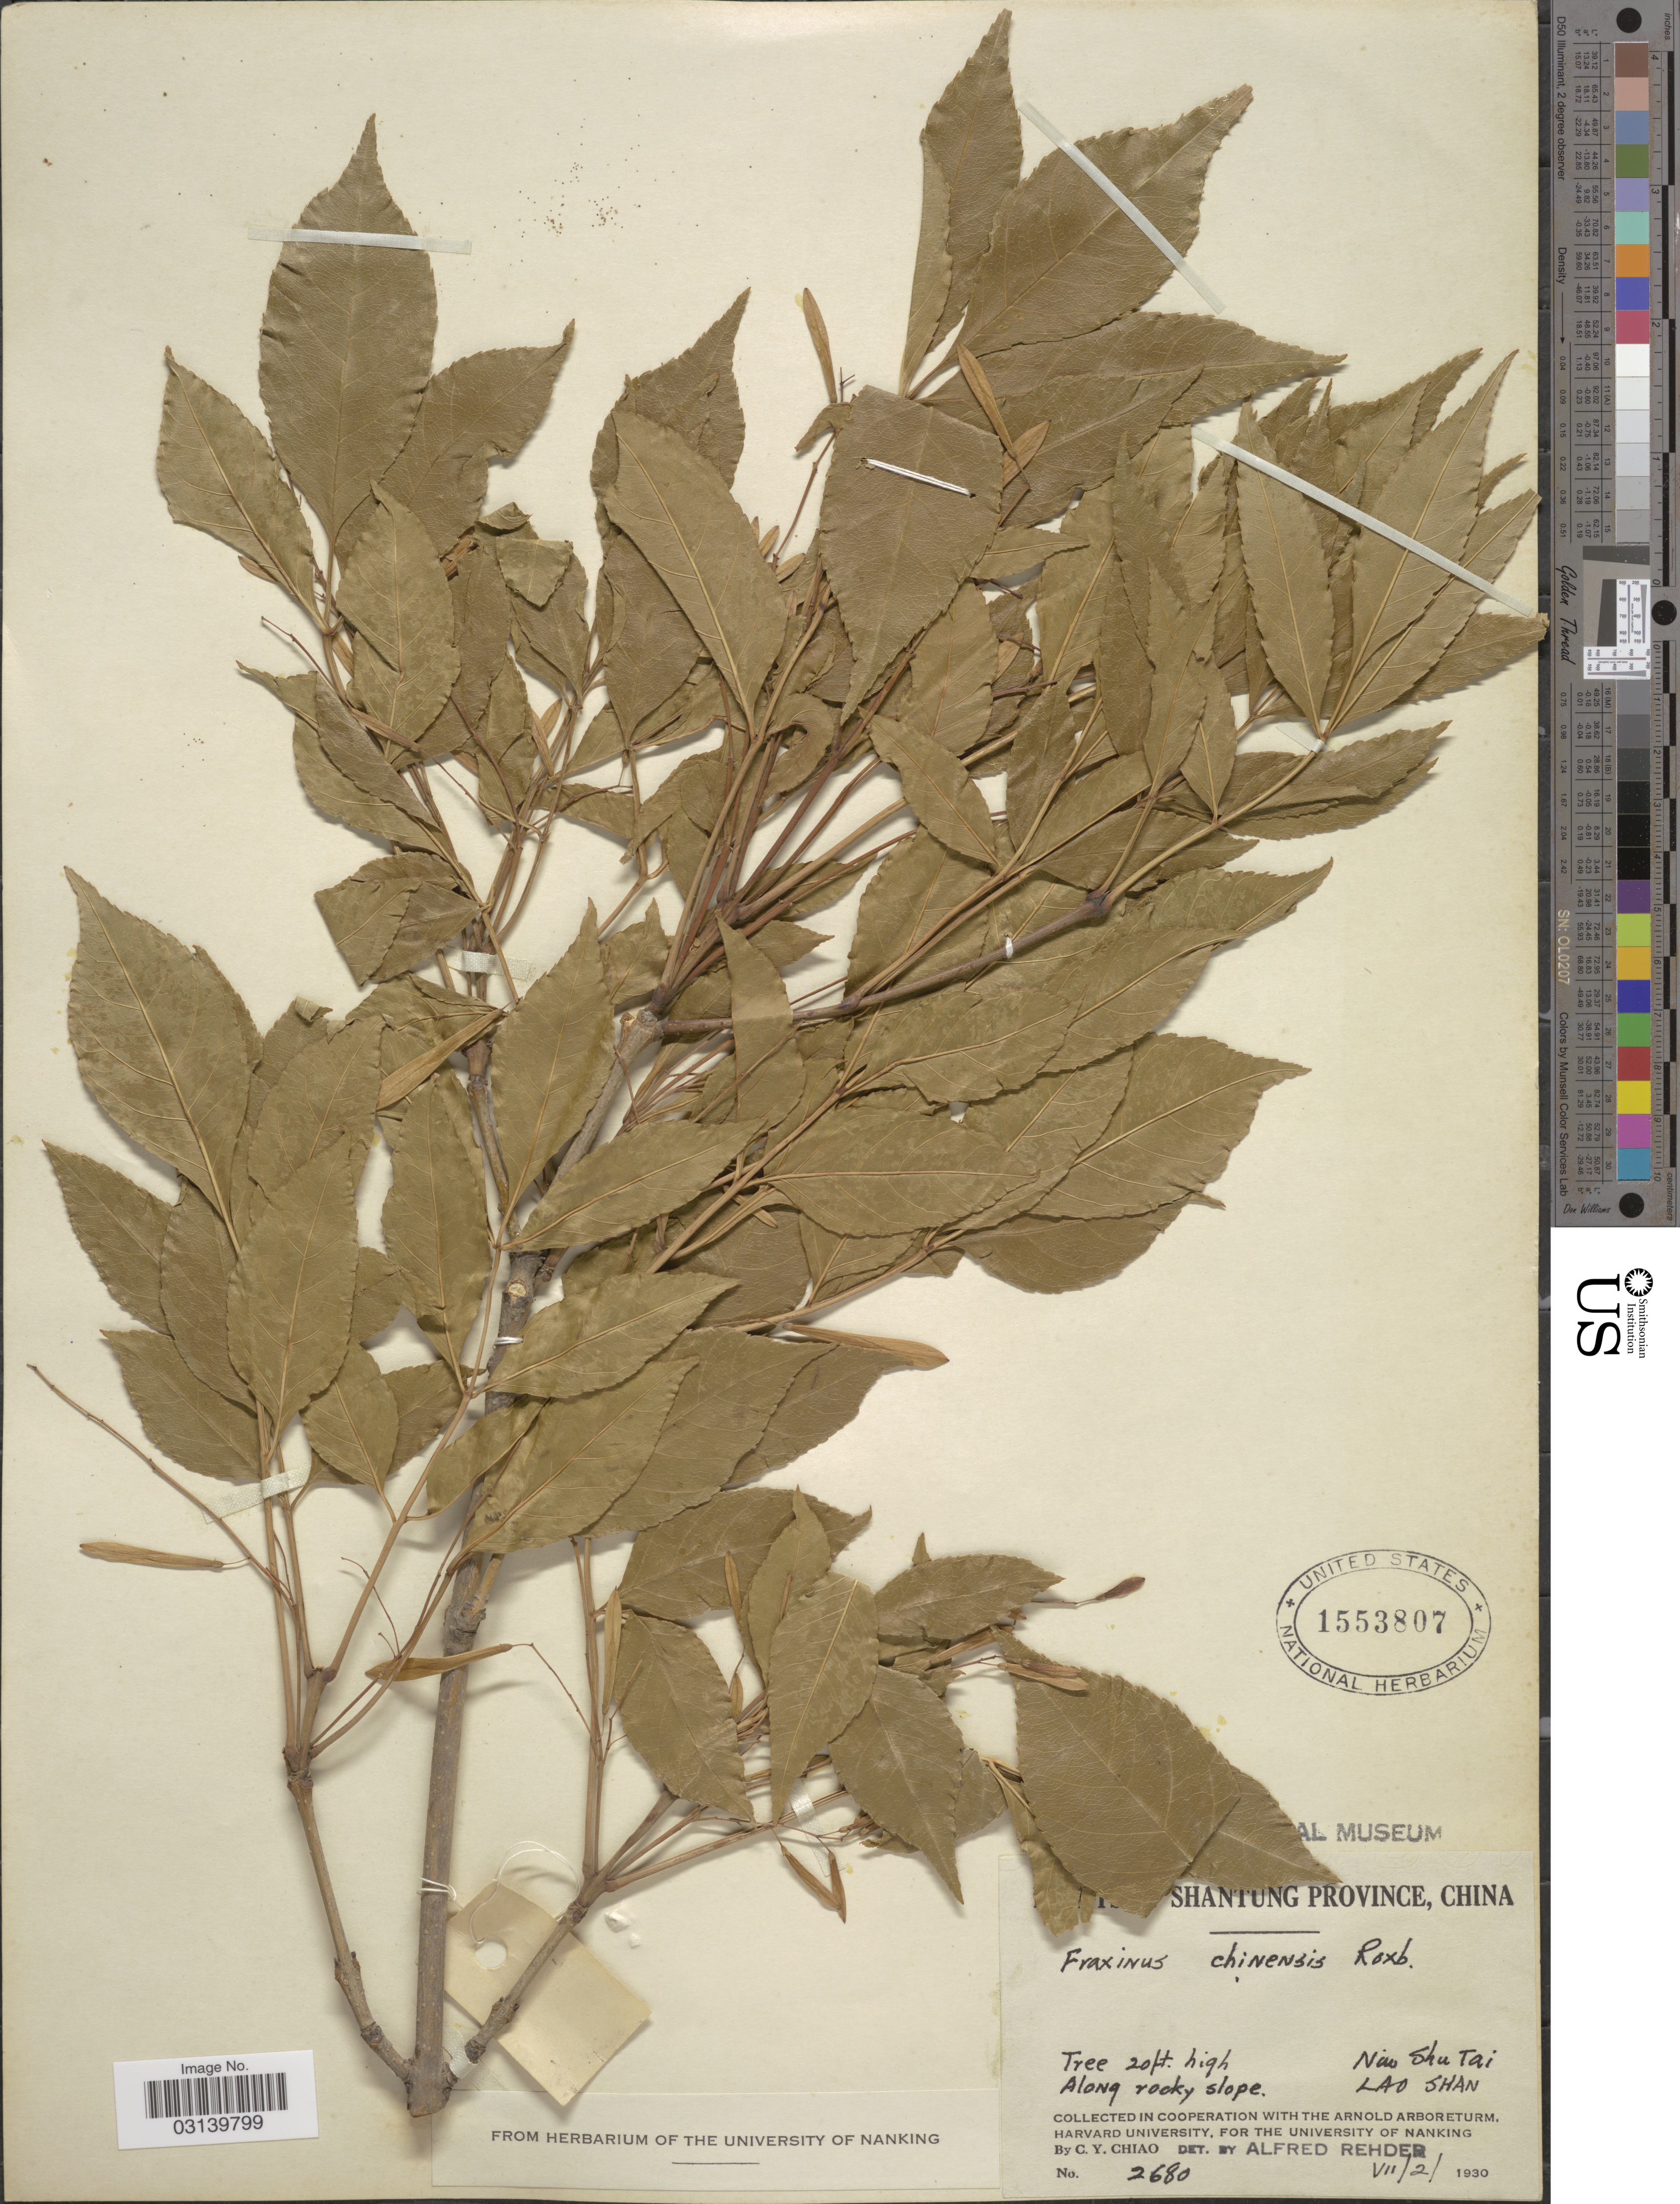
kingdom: Plantae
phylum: Tracheophyta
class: Magnoliopsida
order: Lamiales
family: Oleaceae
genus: Fraxinus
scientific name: Fraxinus chinensis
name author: Roxb.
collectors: C. Y. Chiao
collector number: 2680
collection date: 1930-07-02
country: China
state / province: Shandong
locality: Shantung. Niu Shu Tai, Lao Shan.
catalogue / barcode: US 1553807